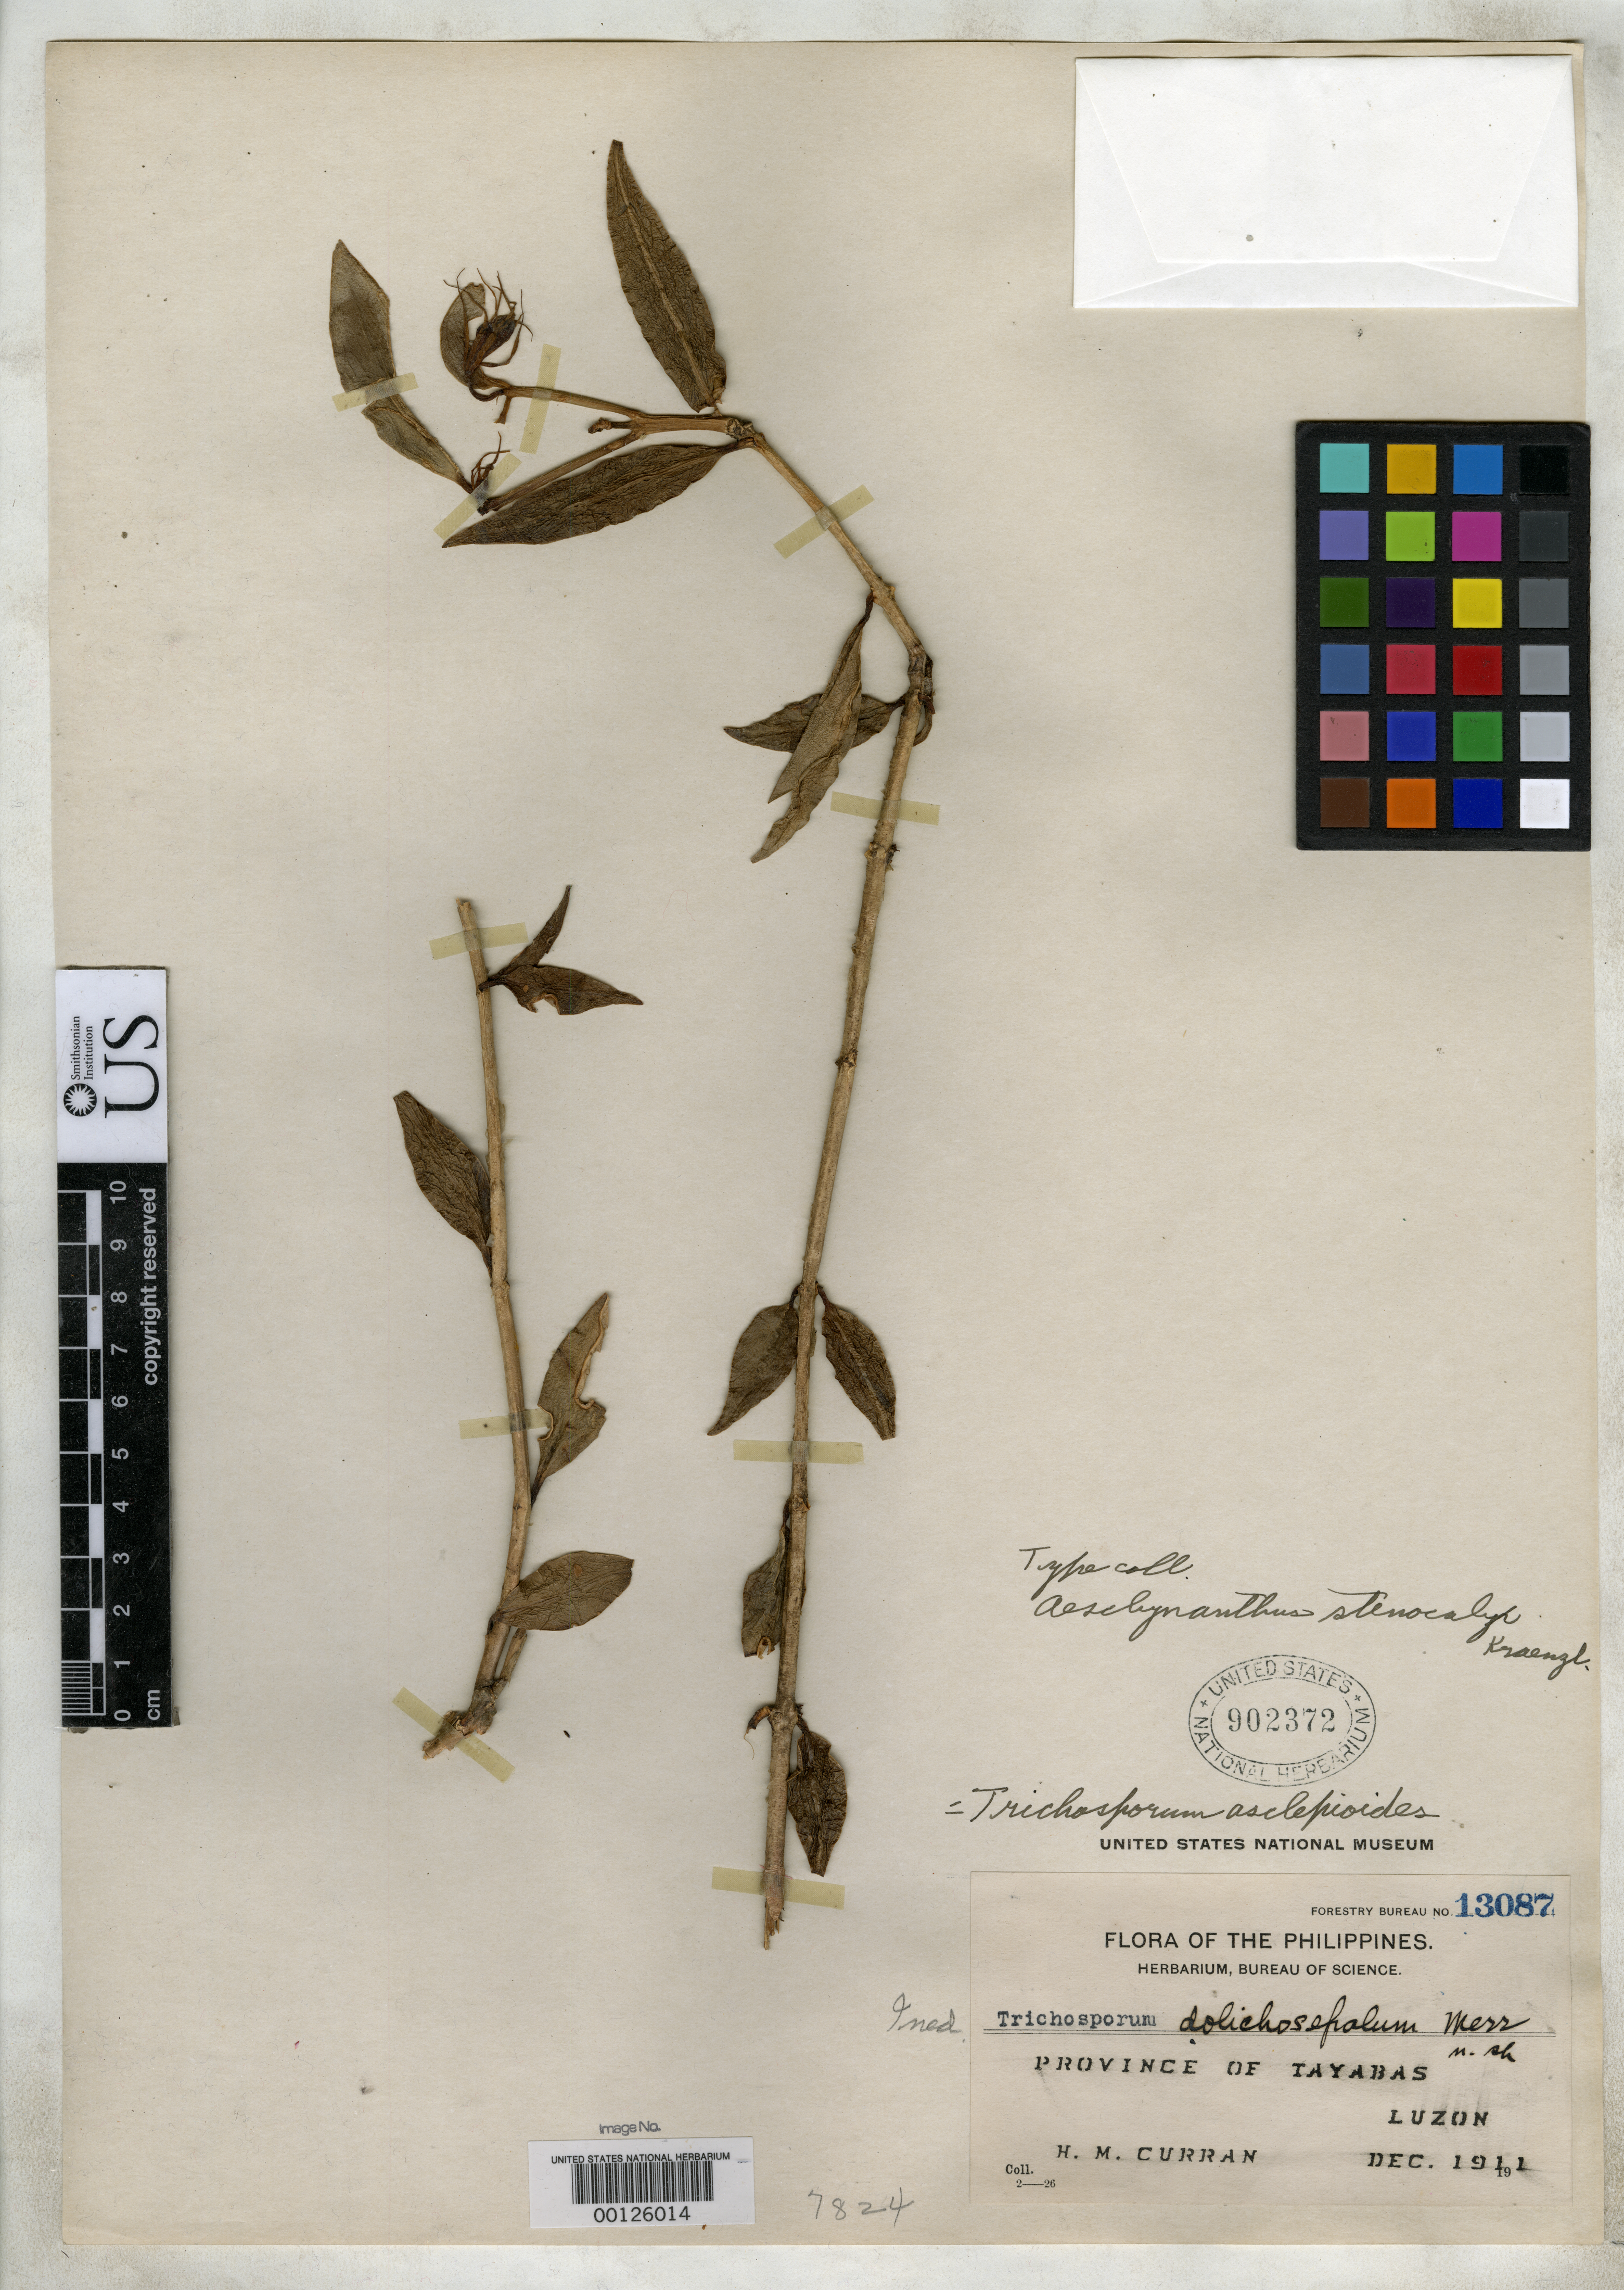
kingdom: Plantae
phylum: Tracheophyta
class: Magnoliopsida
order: Lamiales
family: Gesneriaceae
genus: Aeschynanthus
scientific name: Aeschynanthus stenocalyx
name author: Kraenzl.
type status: Isotype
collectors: H. M. Curran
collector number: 13087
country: Philippines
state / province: Calabarzon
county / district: Quezon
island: Luzon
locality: Tayabas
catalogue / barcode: US 902372